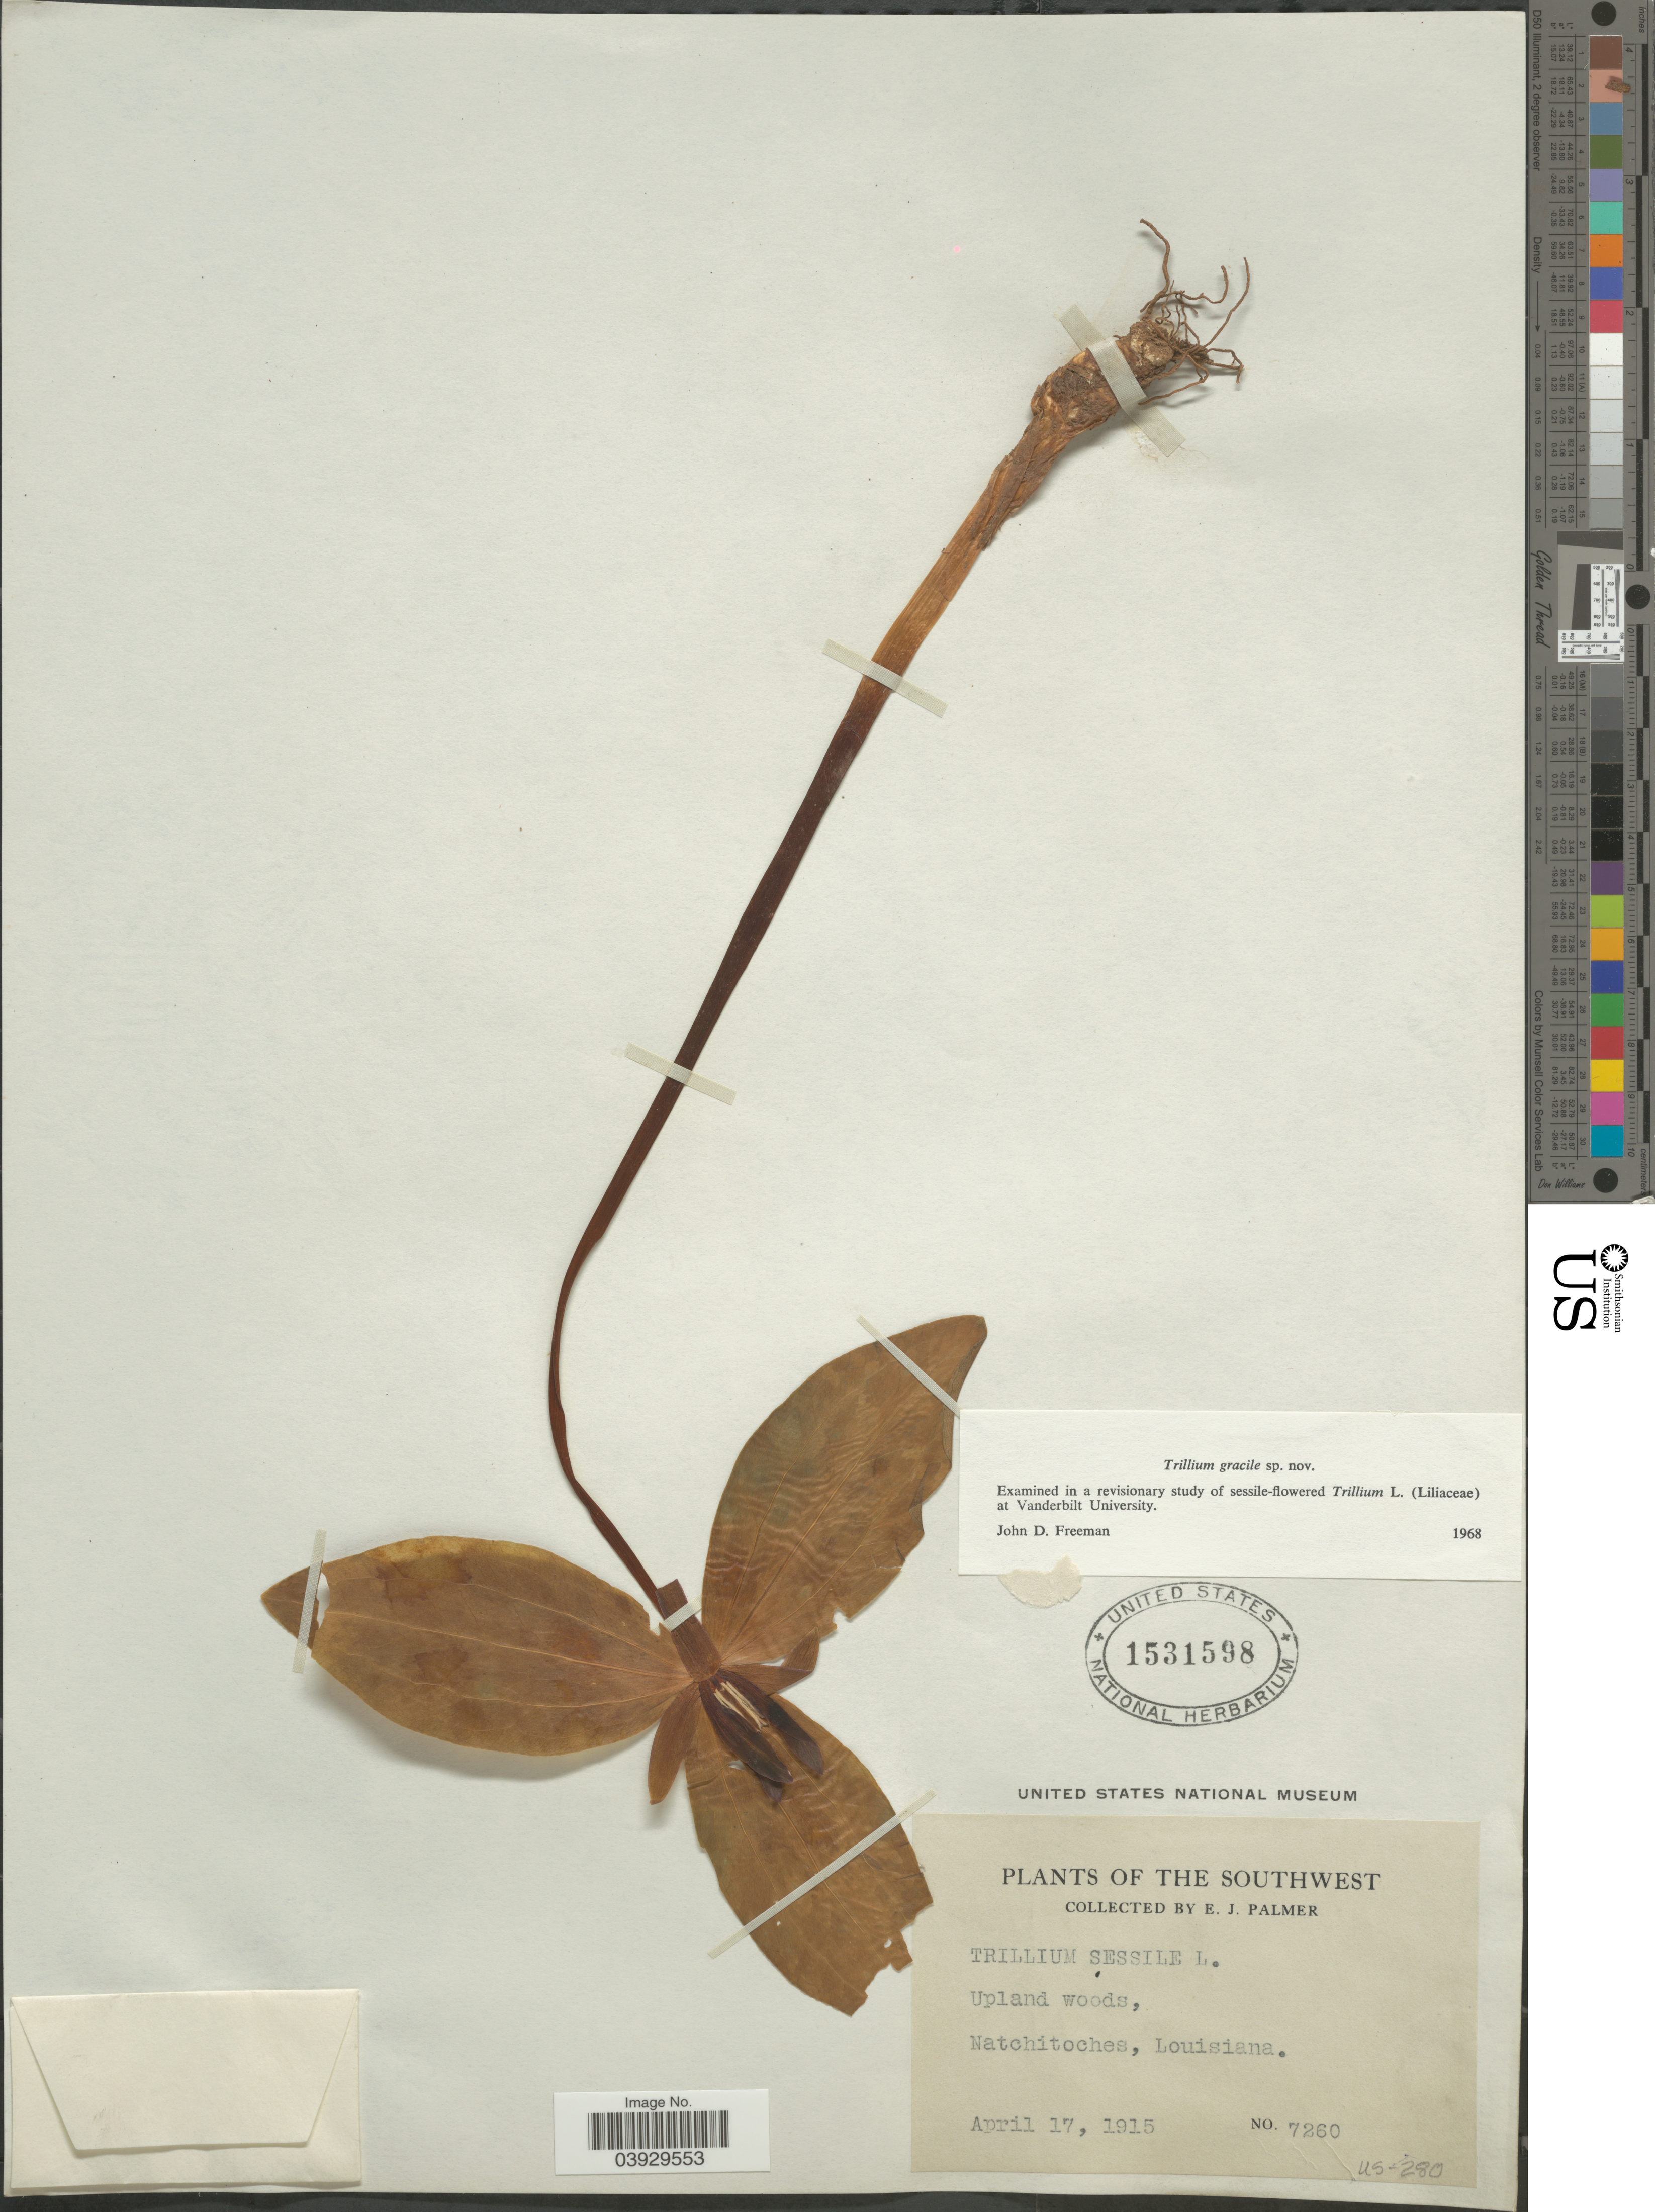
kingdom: Plantae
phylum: Tracheophyta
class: Liliopsida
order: Liliales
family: Melanthiaceae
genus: Trillium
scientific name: Trillium gracile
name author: J. D. Freeman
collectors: E. J. Palmer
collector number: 7260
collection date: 1915-04-17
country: United States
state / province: Louisiana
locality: The Southwest. Natchitoches.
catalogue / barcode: US 1531598